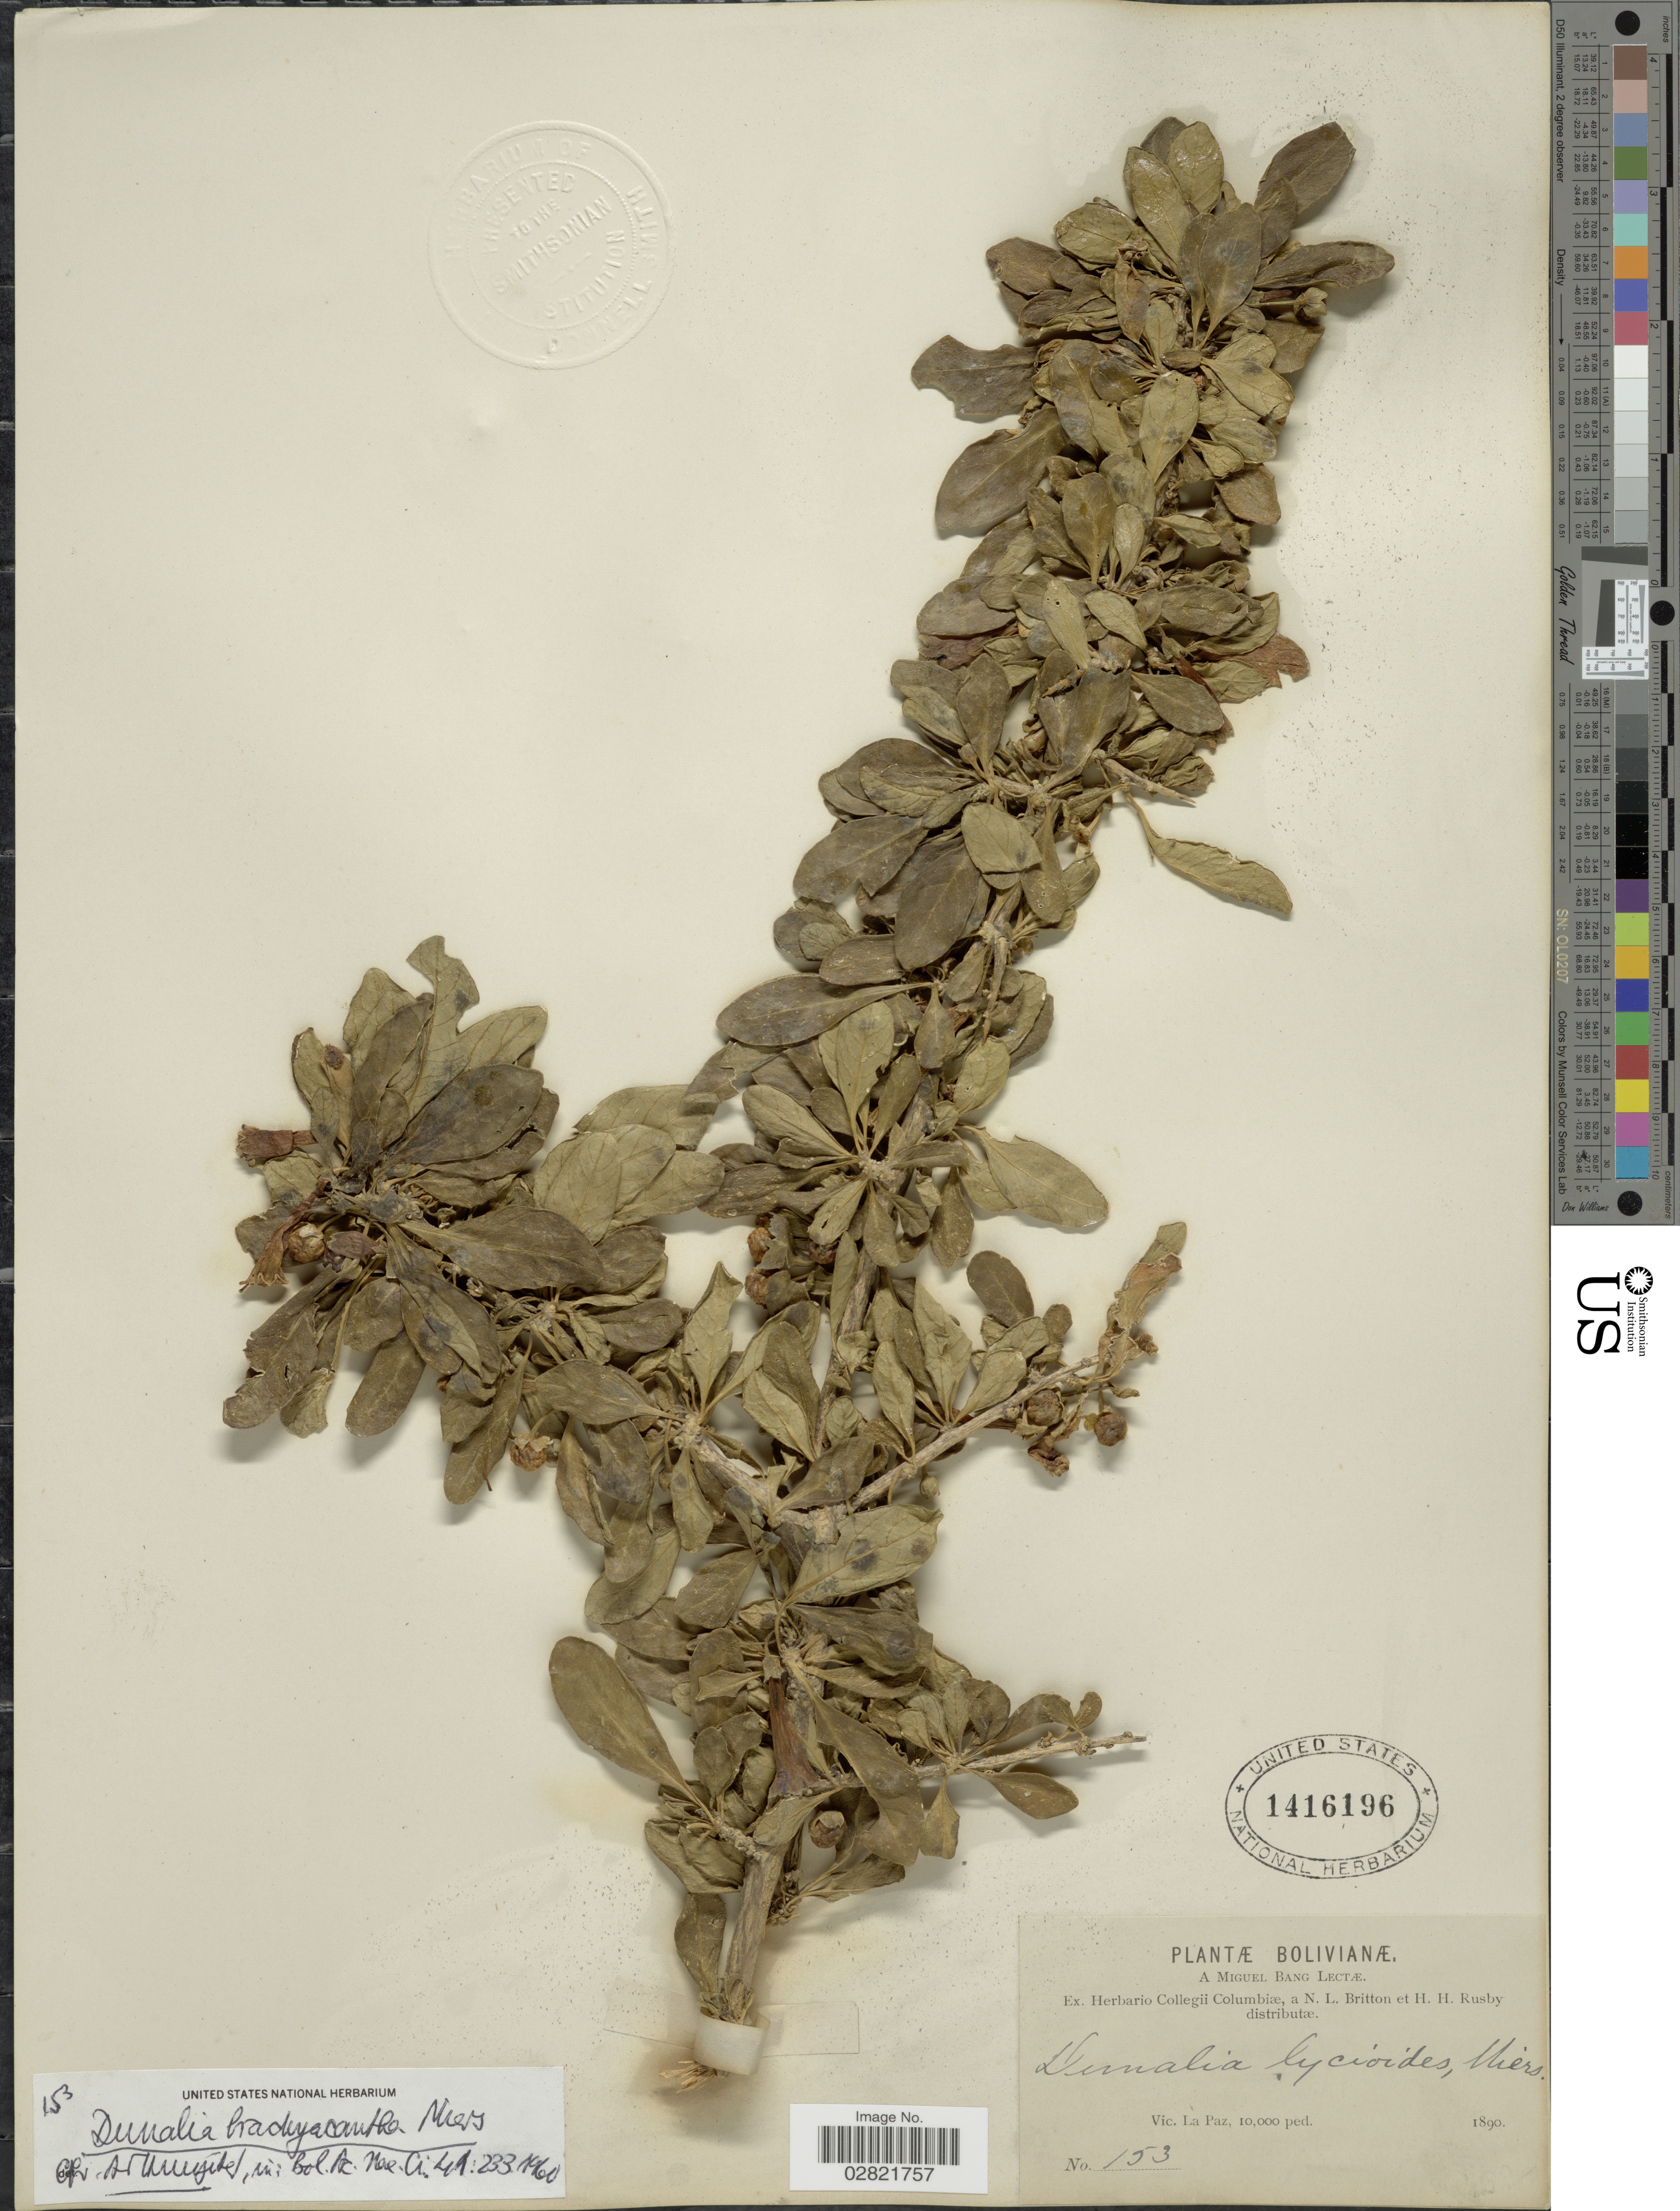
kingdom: Plantae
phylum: Tracheophyta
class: Magnoliopsida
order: Solanales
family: Solanaceae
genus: Dunalia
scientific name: Dunalia brachyacantha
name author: Miers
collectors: M. Bang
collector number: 153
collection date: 1890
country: Bolivia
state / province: La Paz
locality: Vic. La Paz.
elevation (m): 3048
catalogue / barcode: US 1416196